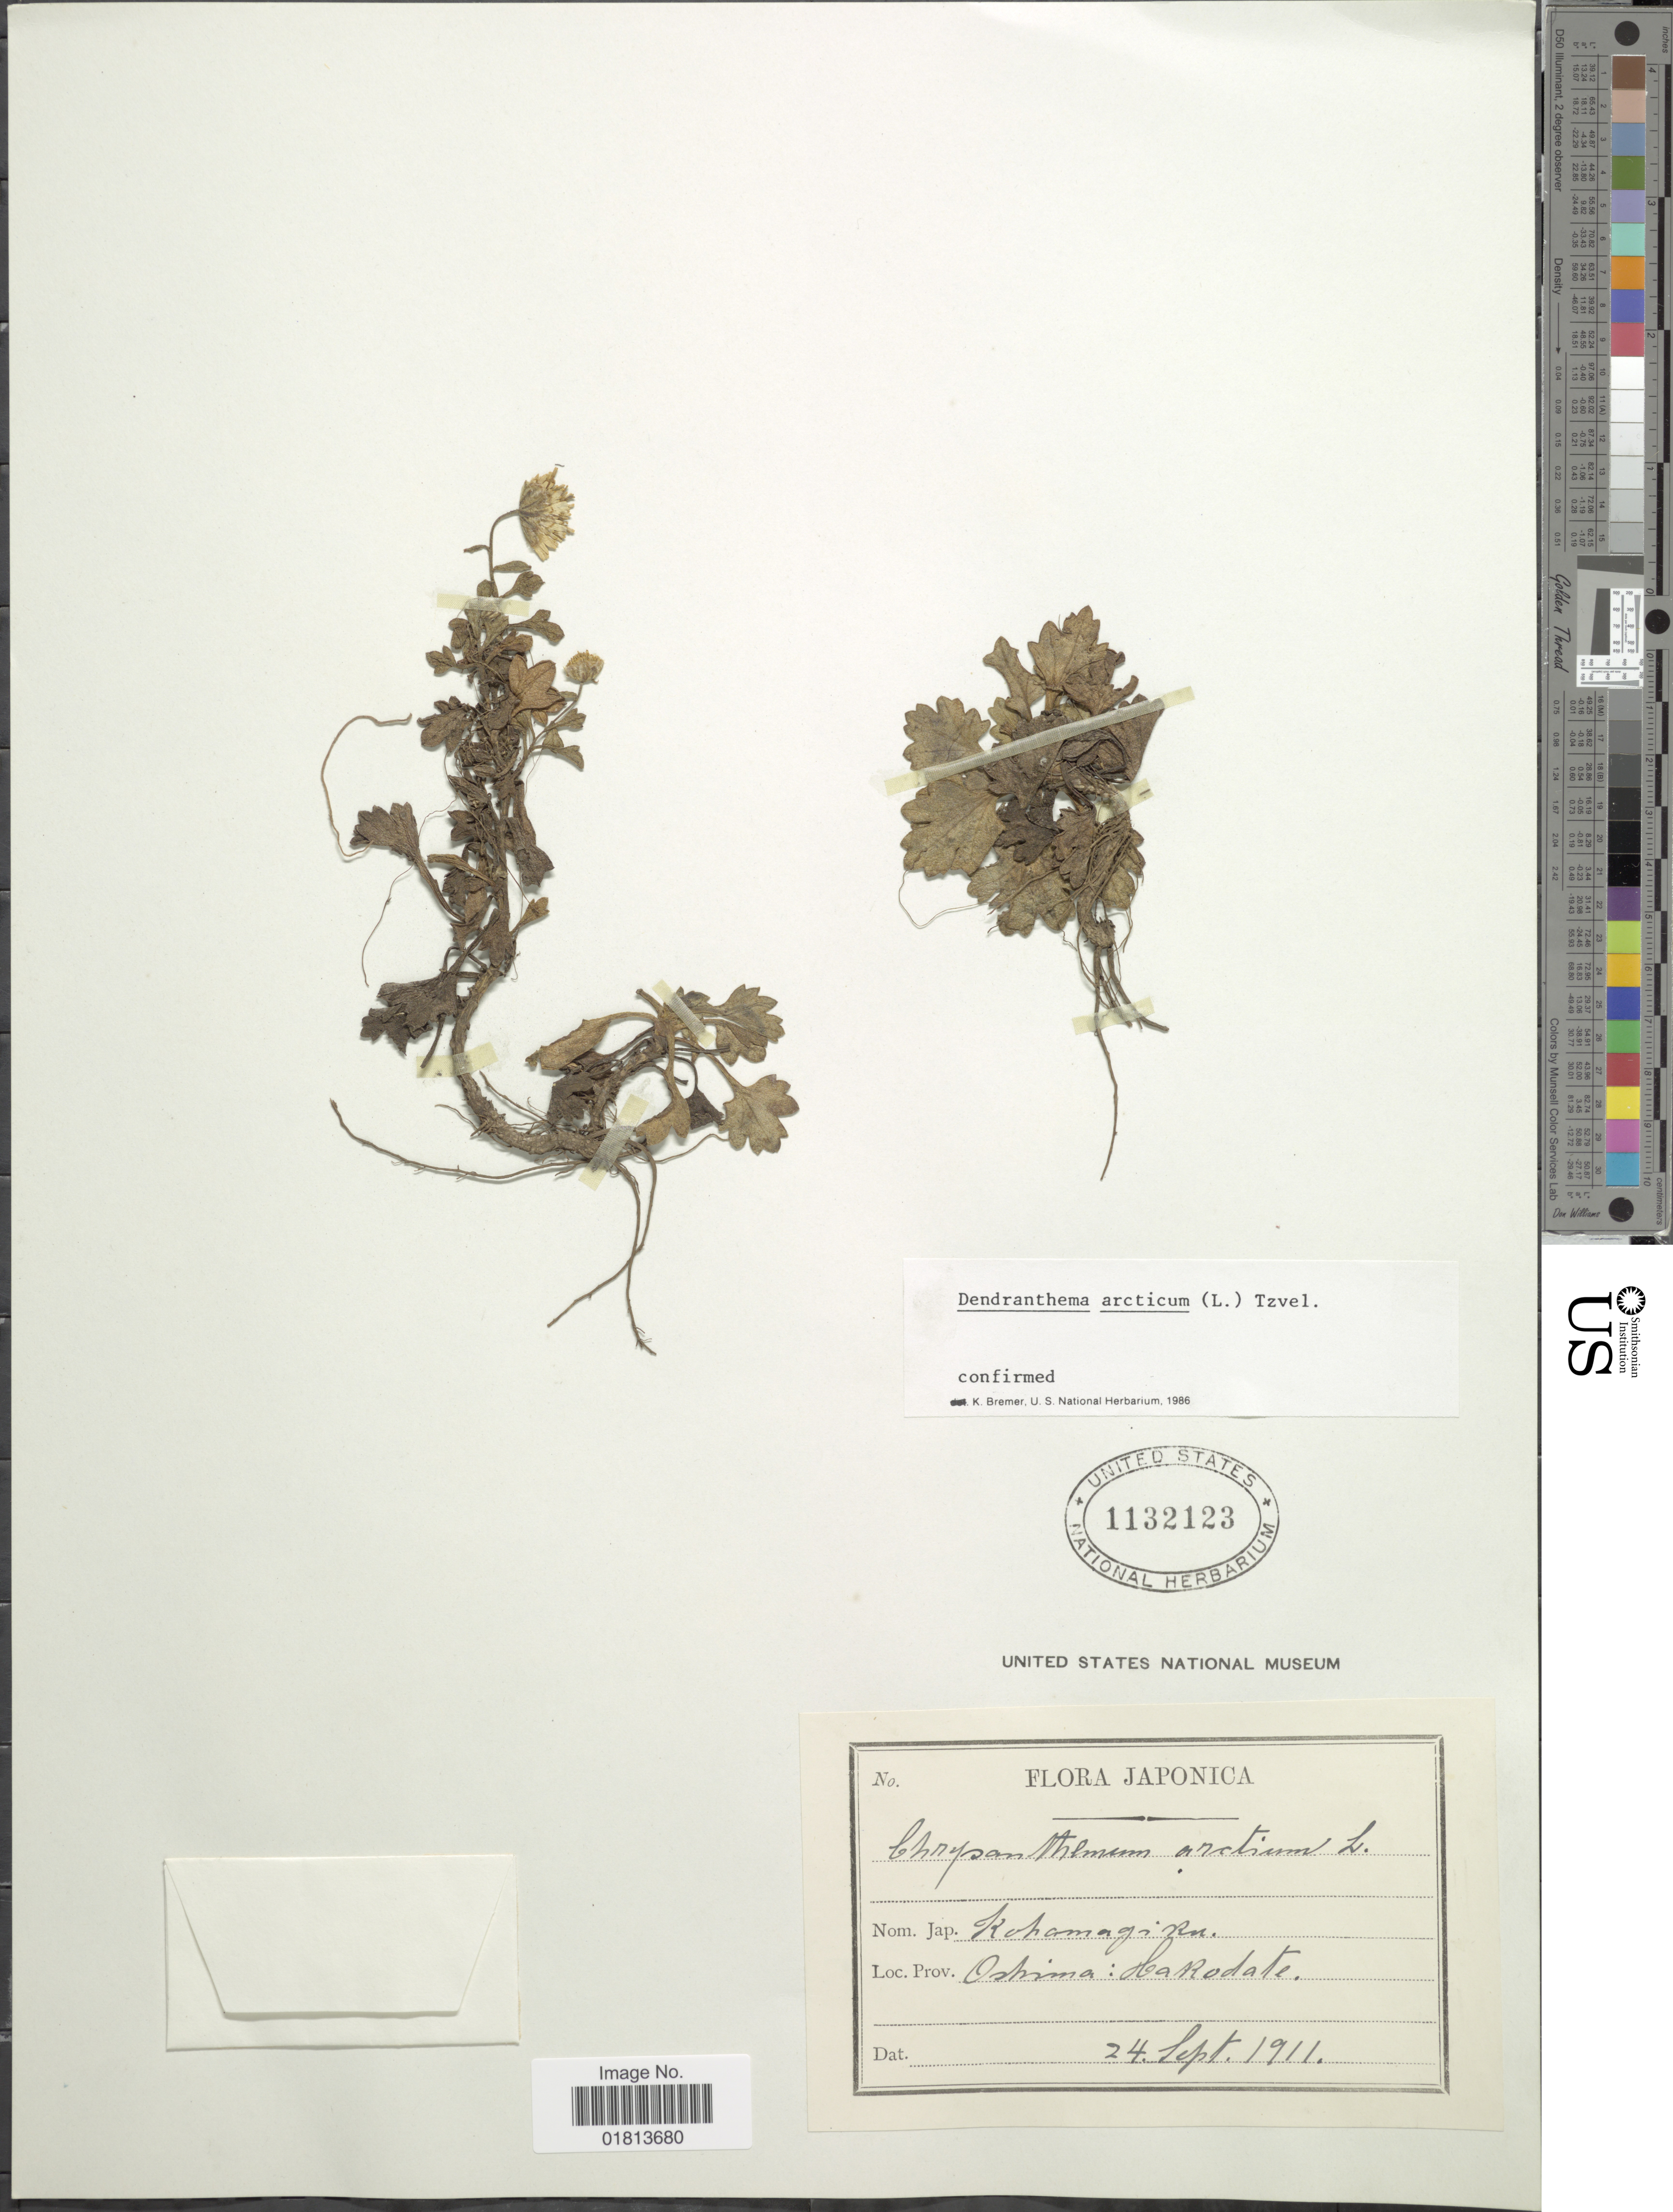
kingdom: Plantae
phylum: Tracheophyta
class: Magnoliopsida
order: Asterales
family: Asteraceae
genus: Dendranthema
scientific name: Dendranthema arcticum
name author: (L.) Tzvelev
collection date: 1911-09-24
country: Japan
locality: Oshima: Harodate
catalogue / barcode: US 1132123